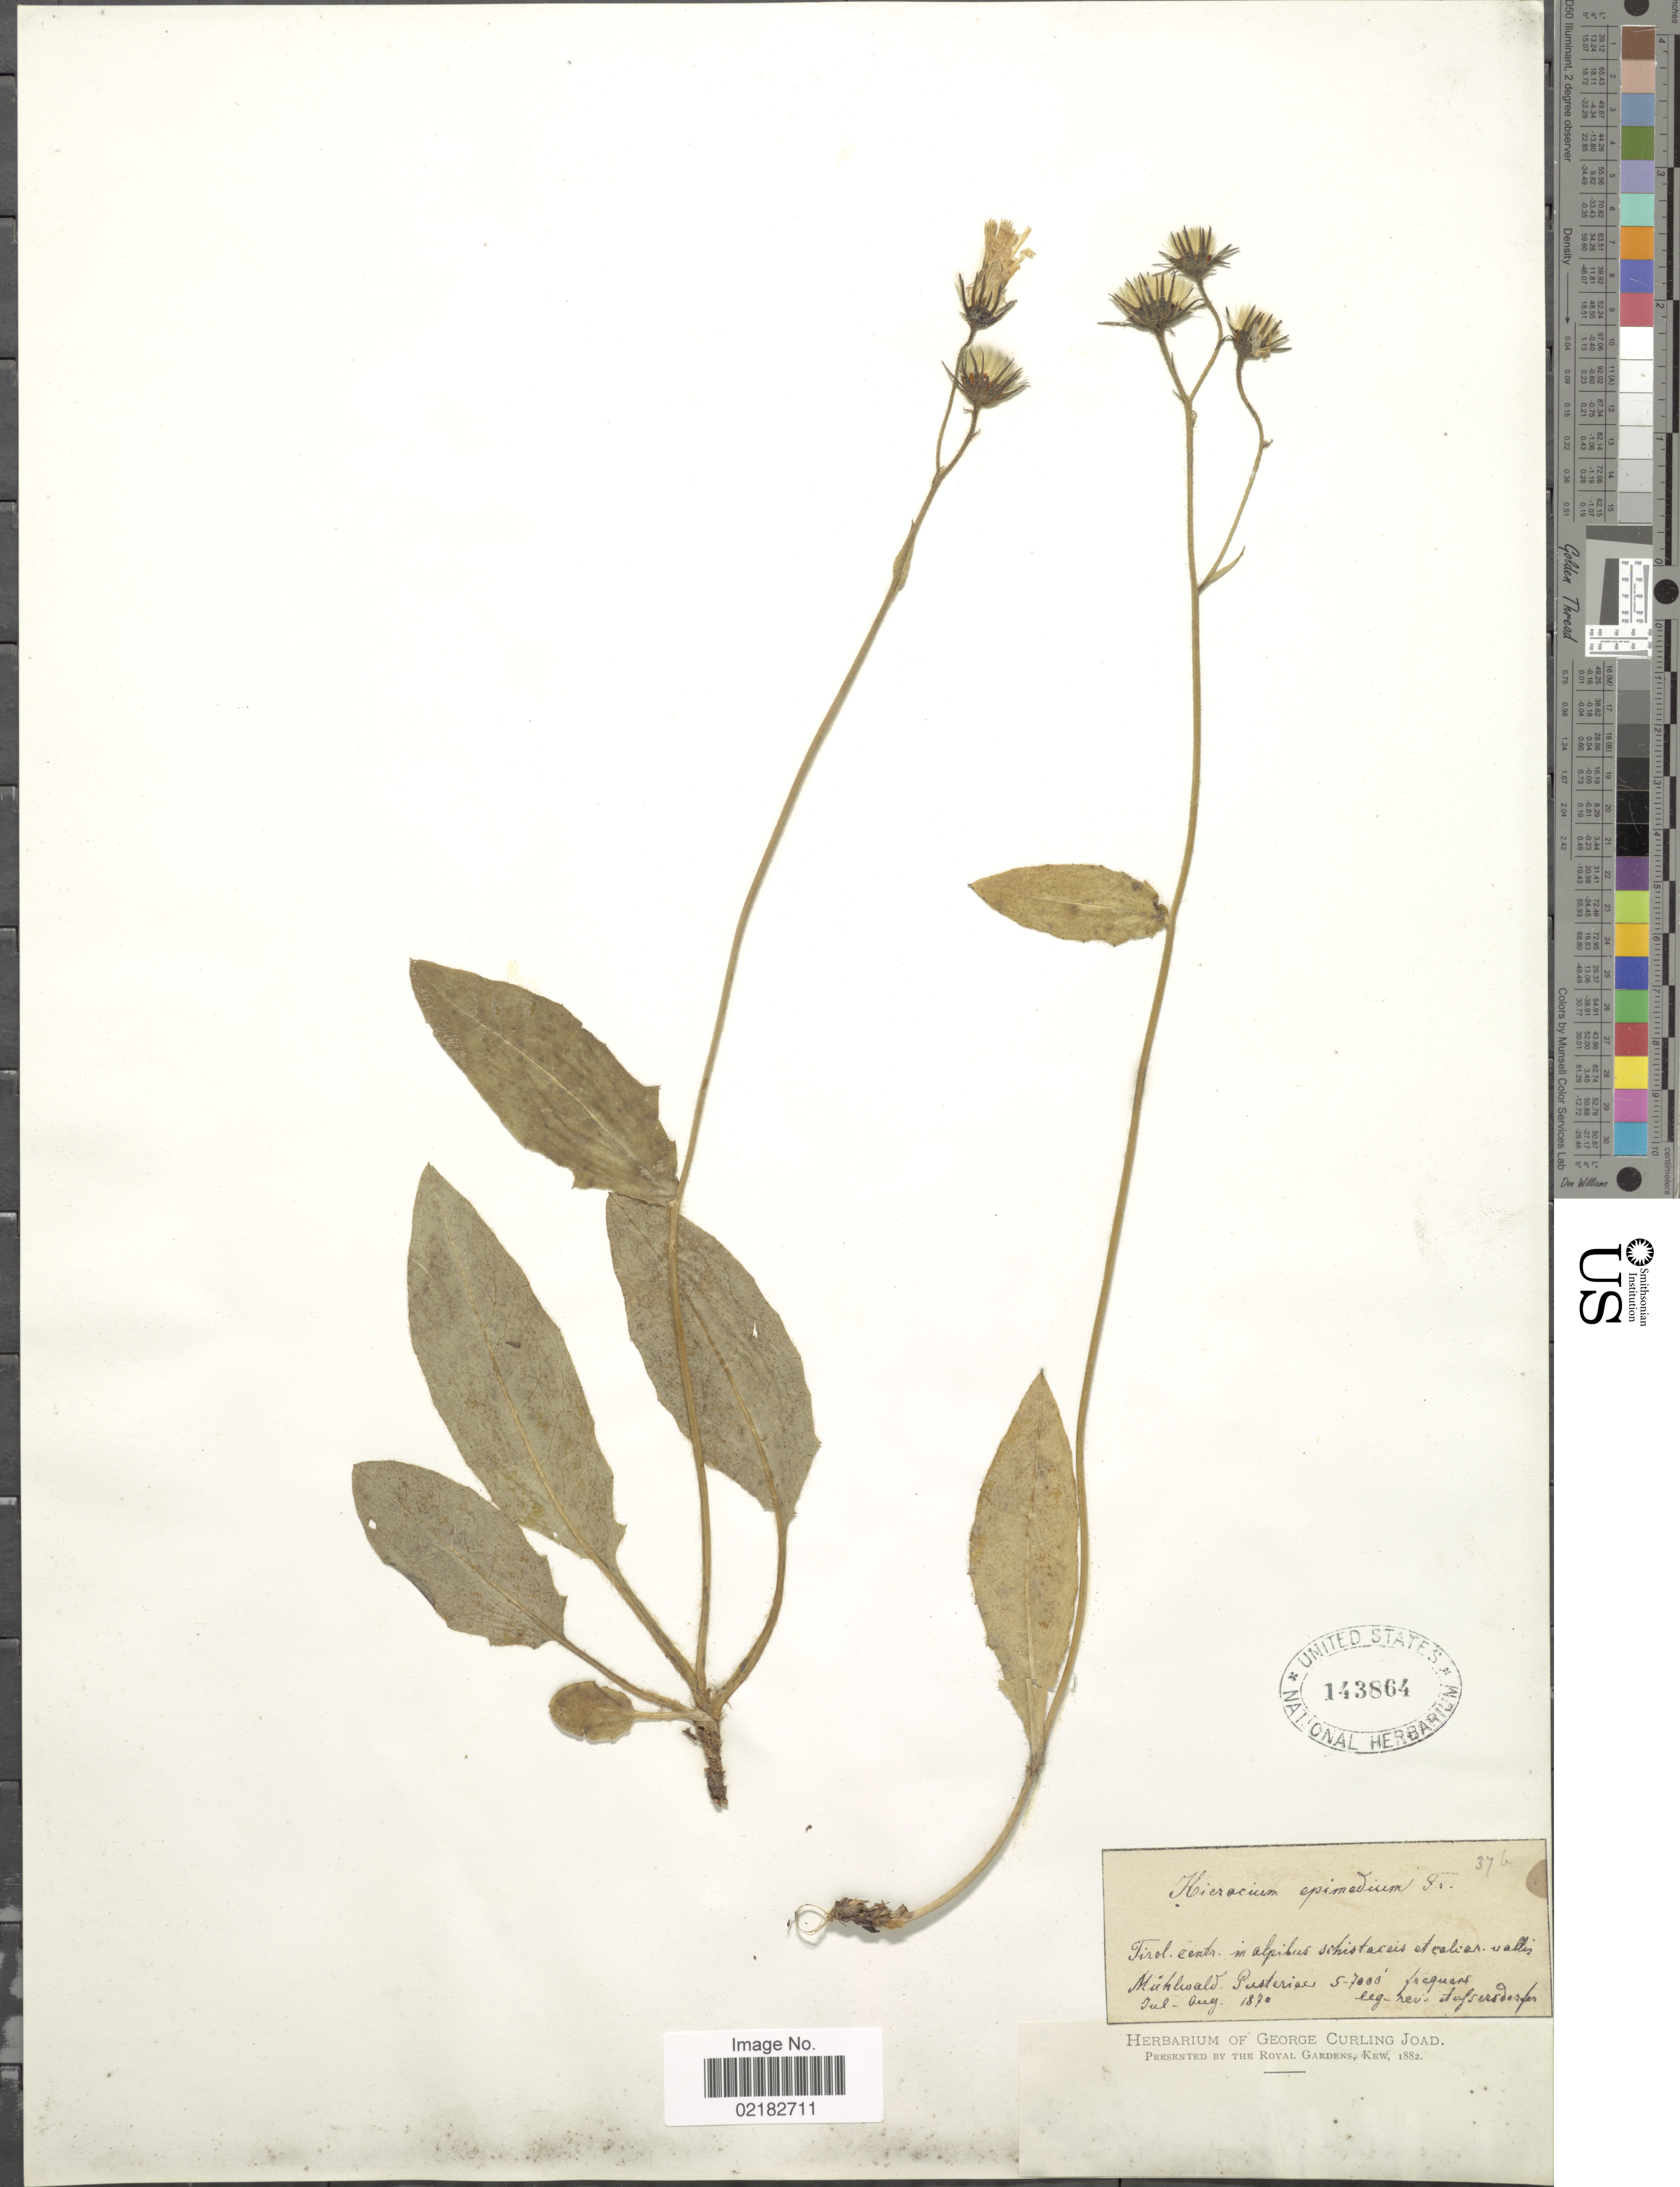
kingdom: Plantae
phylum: Tracheophyta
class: Magnoliopsida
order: Asterales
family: Asteraceae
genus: Hieracium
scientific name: Hieracium froelichianum subsp. epimedium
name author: (Fr.) Gottschl. & Greuter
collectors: Aufsersdorfer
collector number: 376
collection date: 1870-07/1870-08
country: Italy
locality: Tirol centr. m. alpibus sihistareis et cabar vallis Mühlwald Pusteria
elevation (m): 1524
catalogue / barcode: US 143864